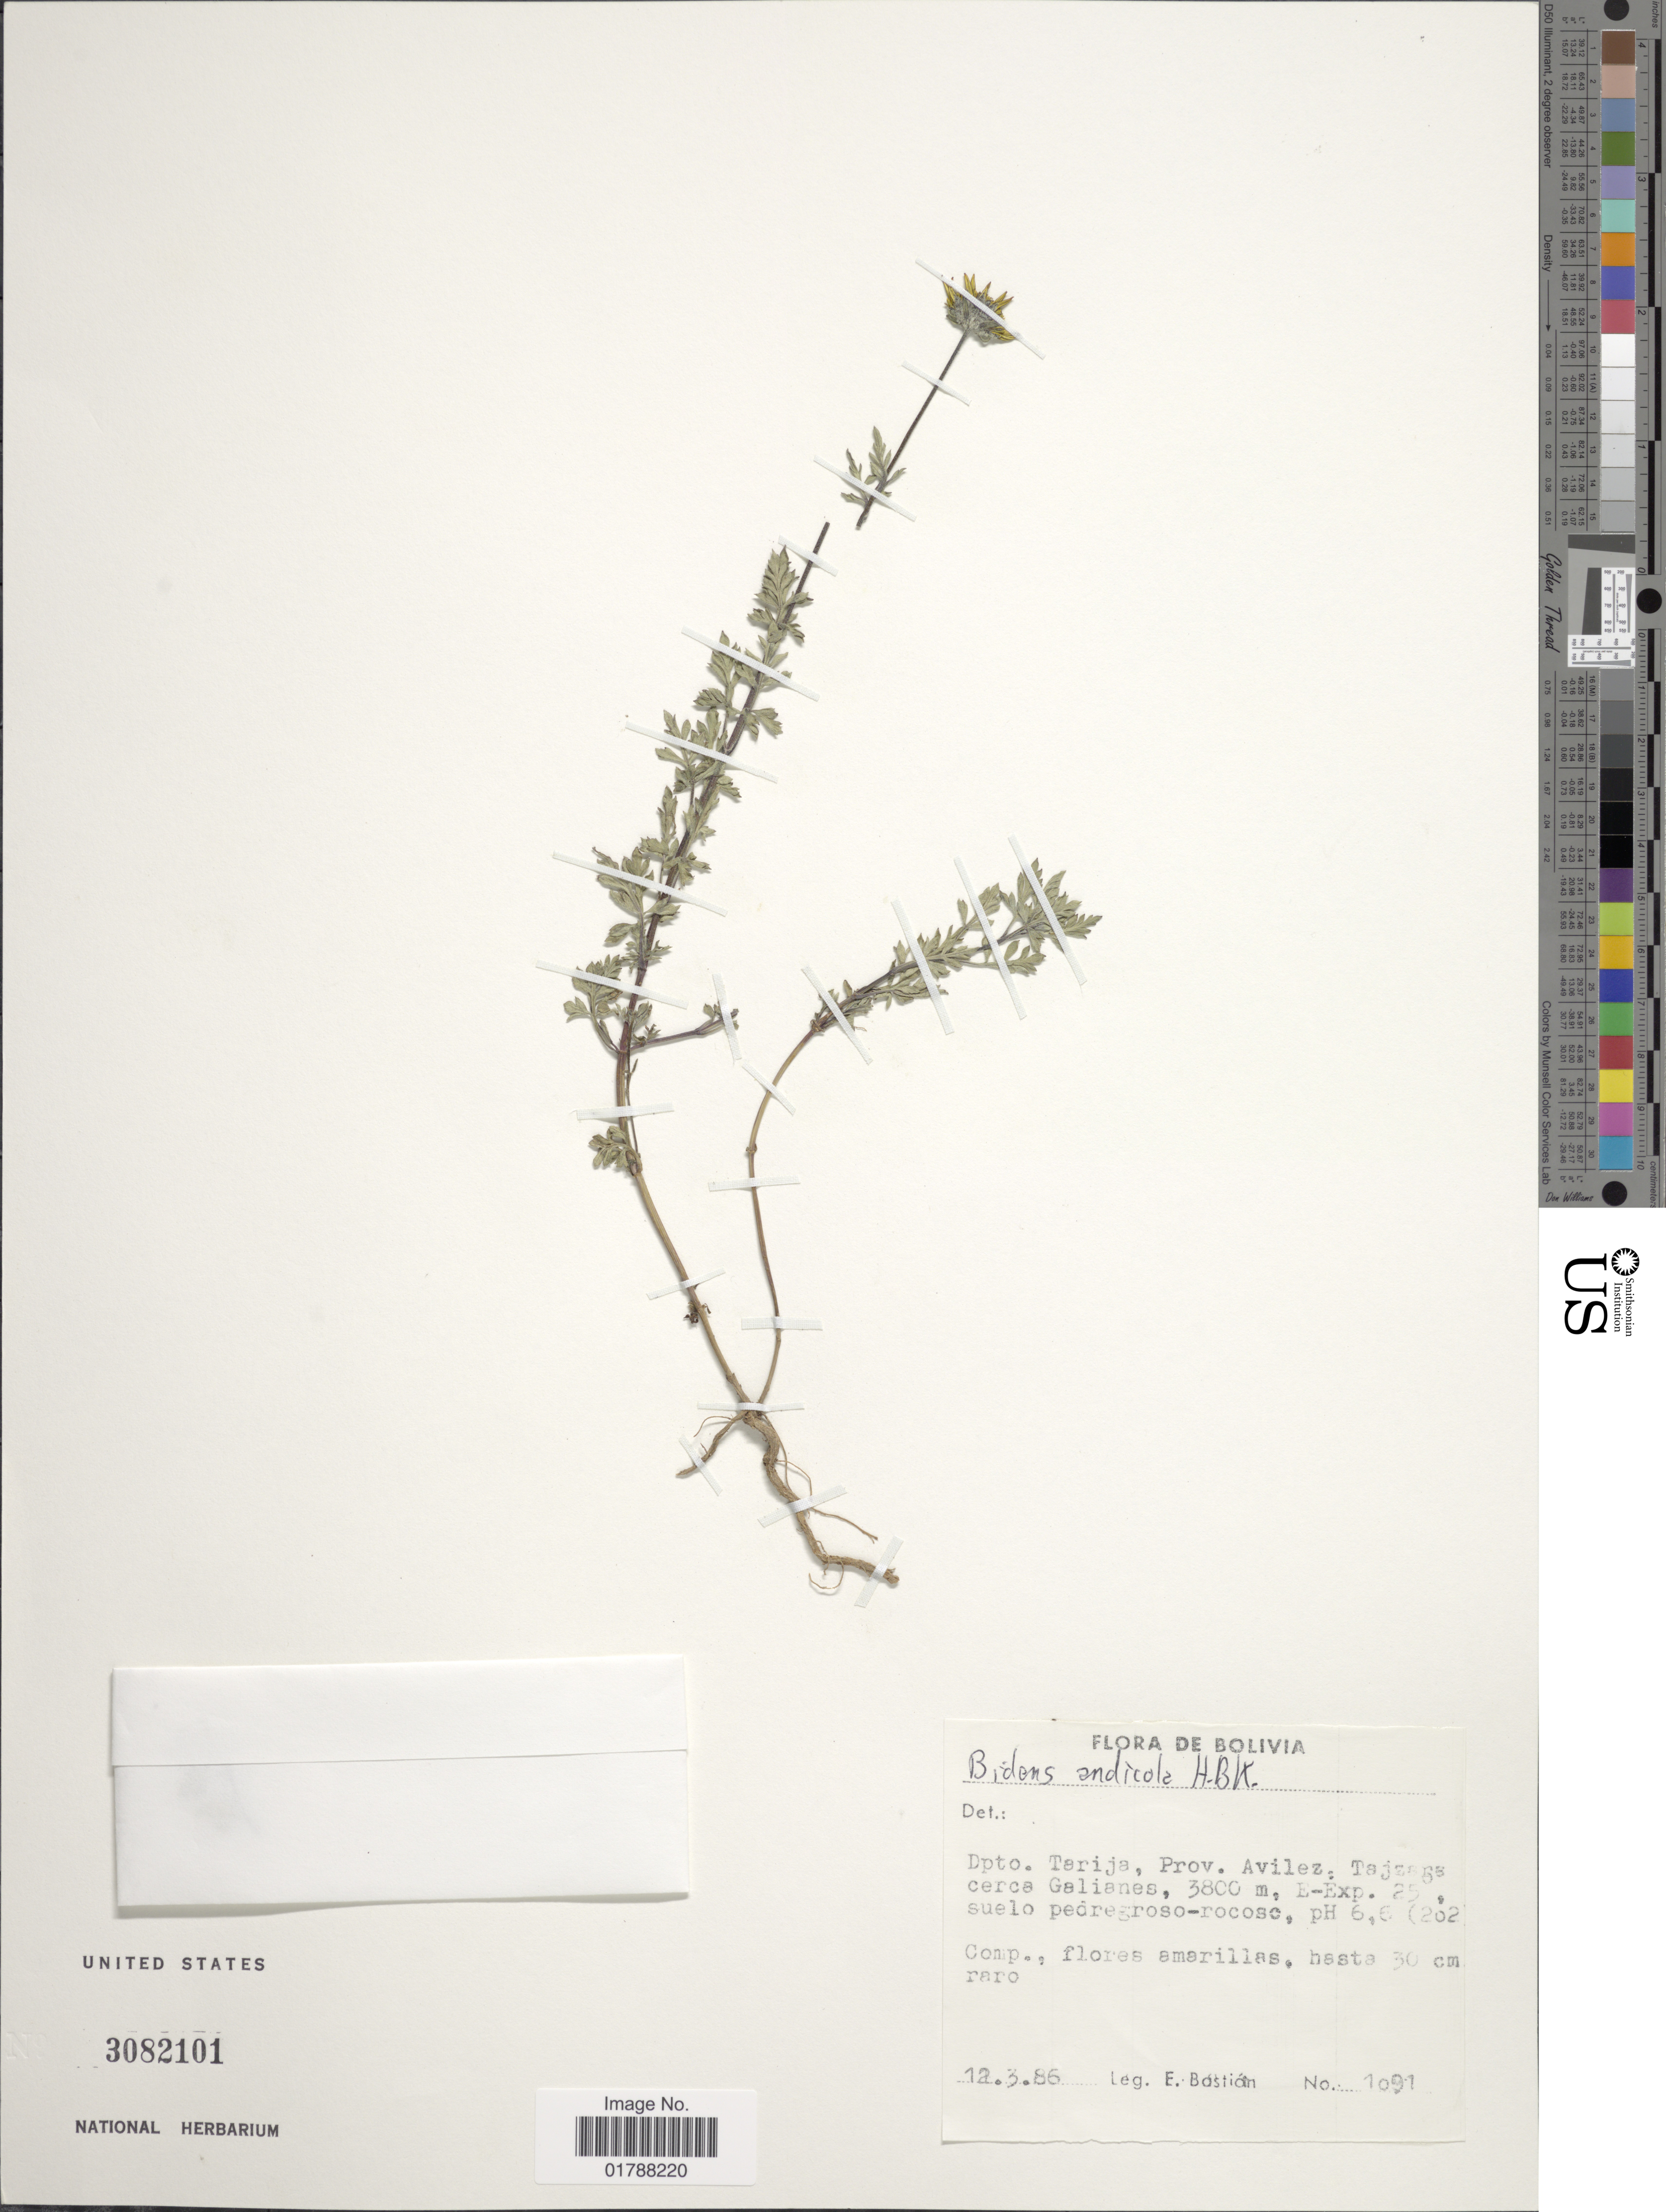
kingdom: Plantae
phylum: Tracheophyta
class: Magnoliopsida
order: Asterales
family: Asteraceae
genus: Bidens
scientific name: Bidens andicola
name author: Kunth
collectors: E. Bastian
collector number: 1091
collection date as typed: Transcribed d/m/y: 12/3/86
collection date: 1986-03-12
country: Bolivia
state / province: Tarija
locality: Prov. Avilez, Tatzarja cerca Galianes, E-Exp. 25°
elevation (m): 3800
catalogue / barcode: US 3082101